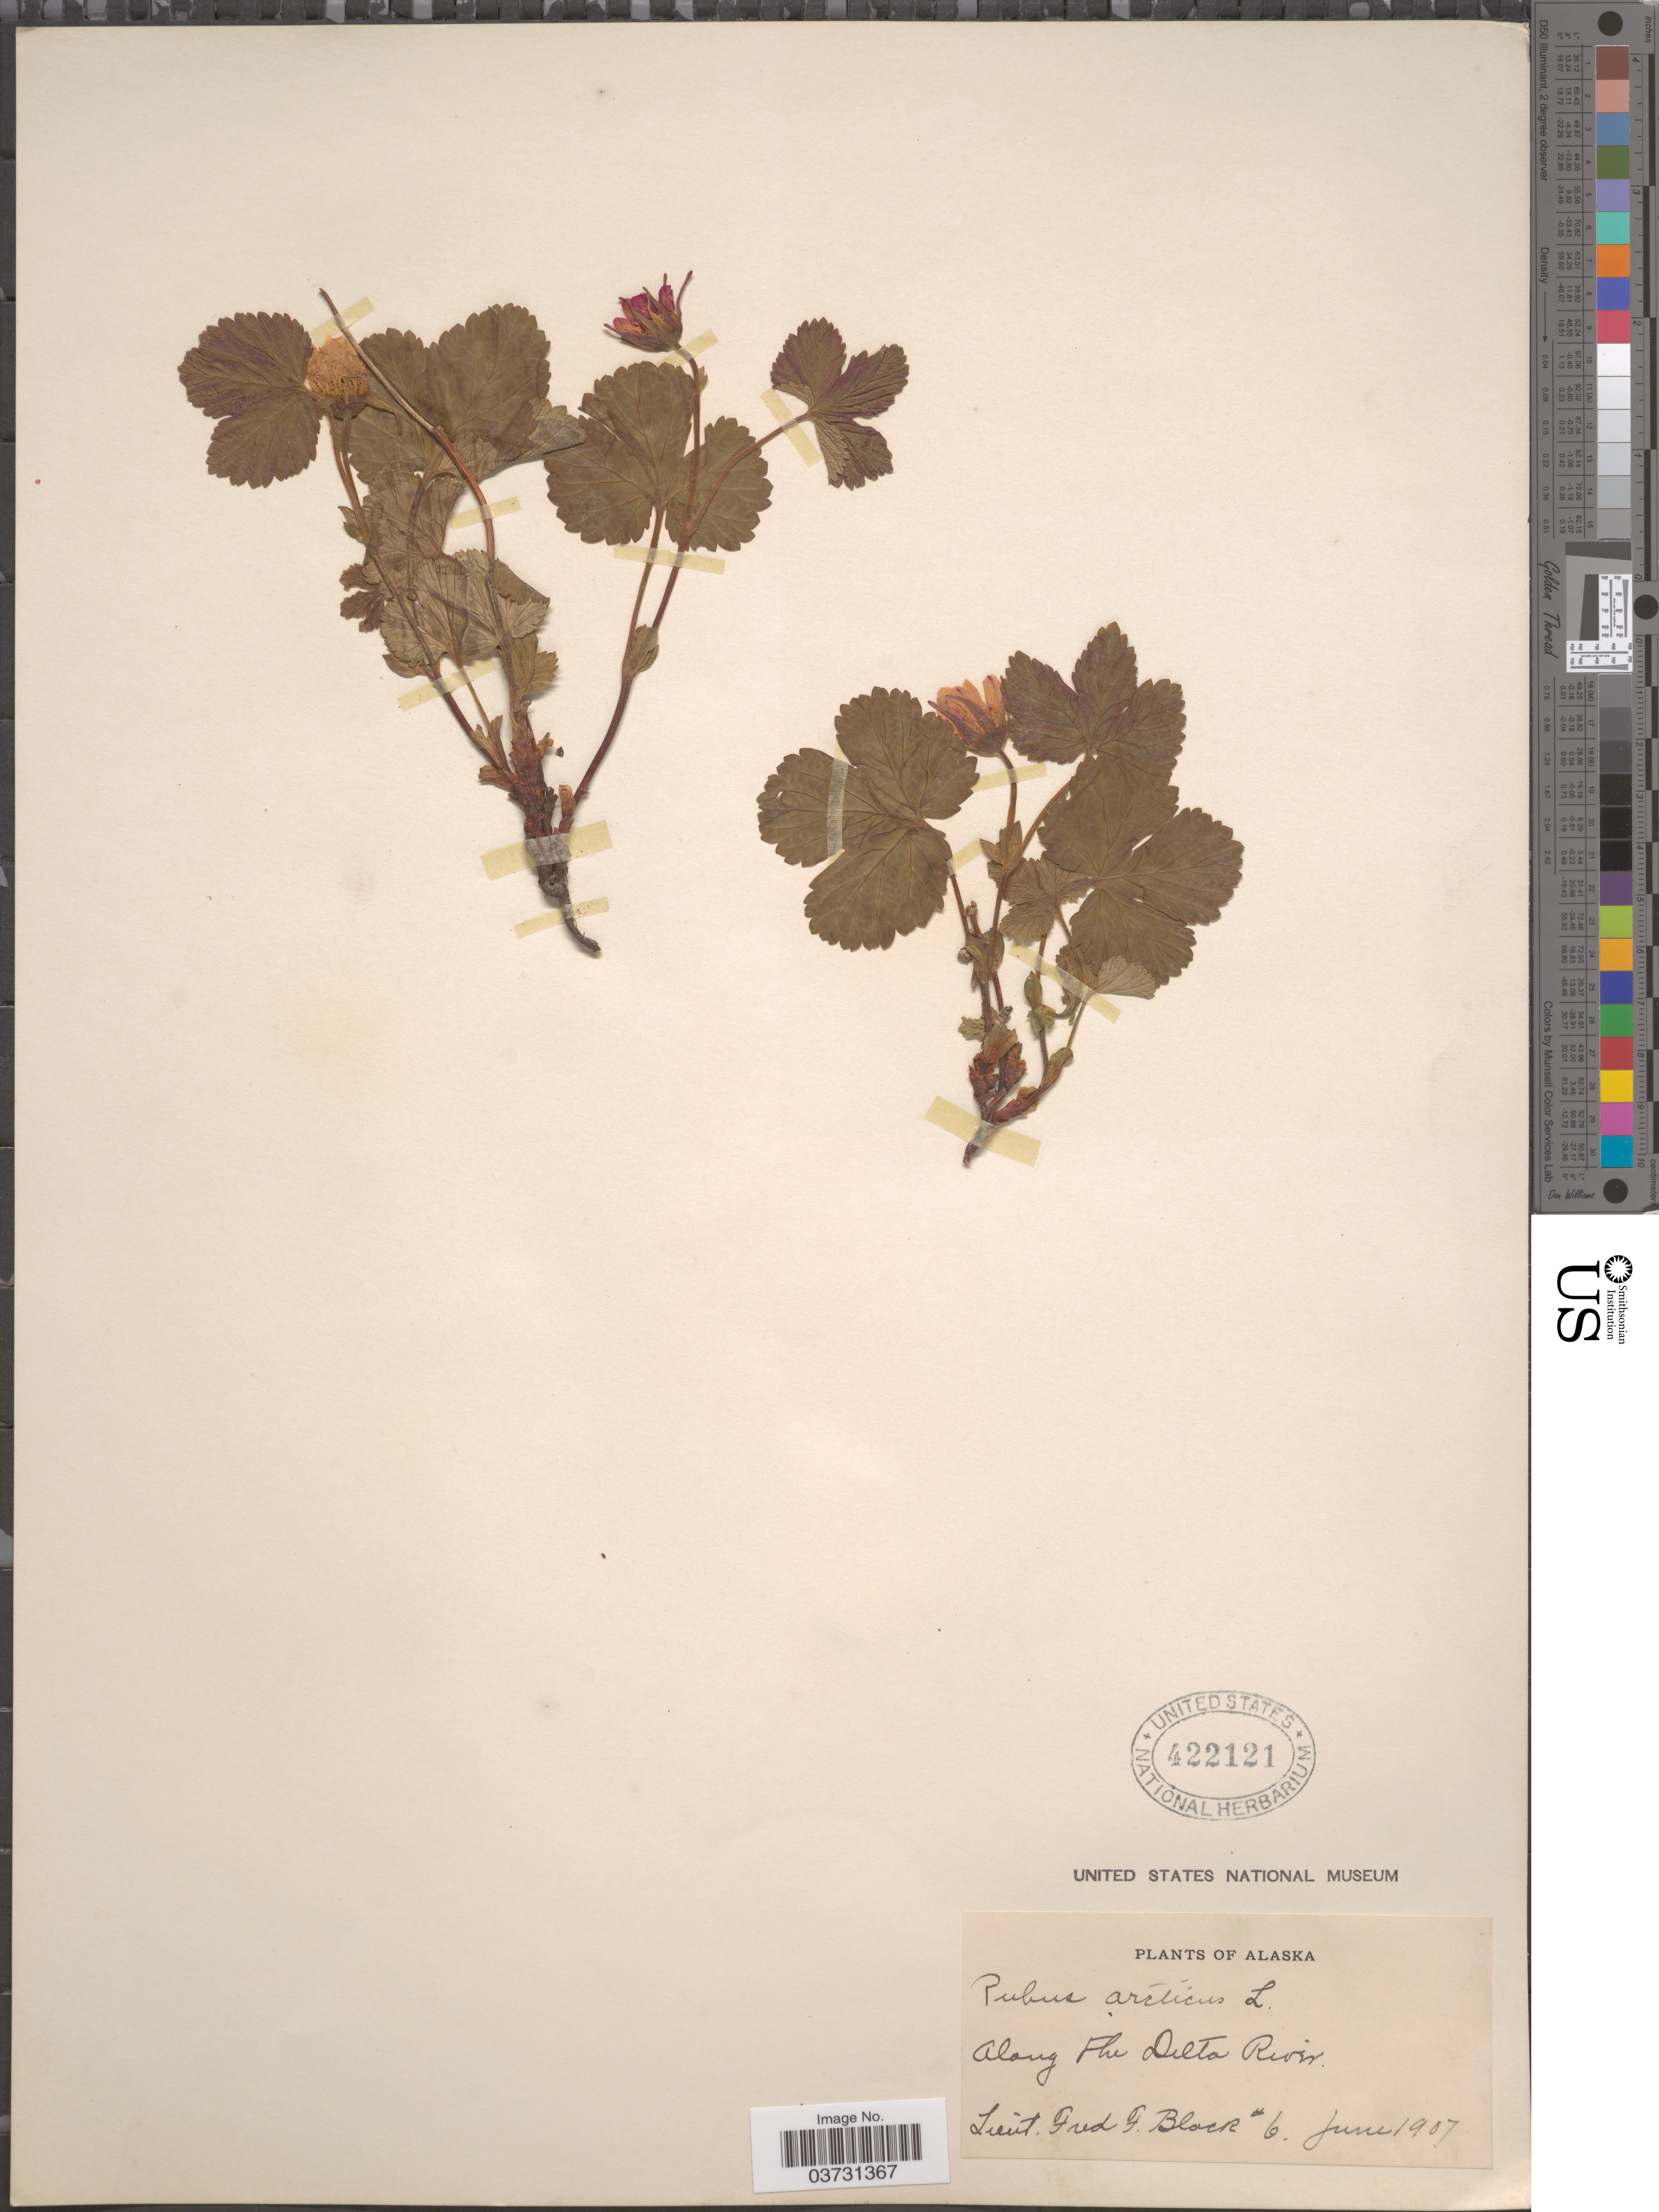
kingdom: Plantae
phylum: Tracheophyta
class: Magnoliopsida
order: Rosales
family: Rosaceae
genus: Rubus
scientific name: Rubus stellatus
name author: Sm.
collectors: F. Black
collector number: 6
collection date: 1907-06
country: United States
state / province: Alaska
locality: Along the Delta River.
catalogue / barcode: US 422121